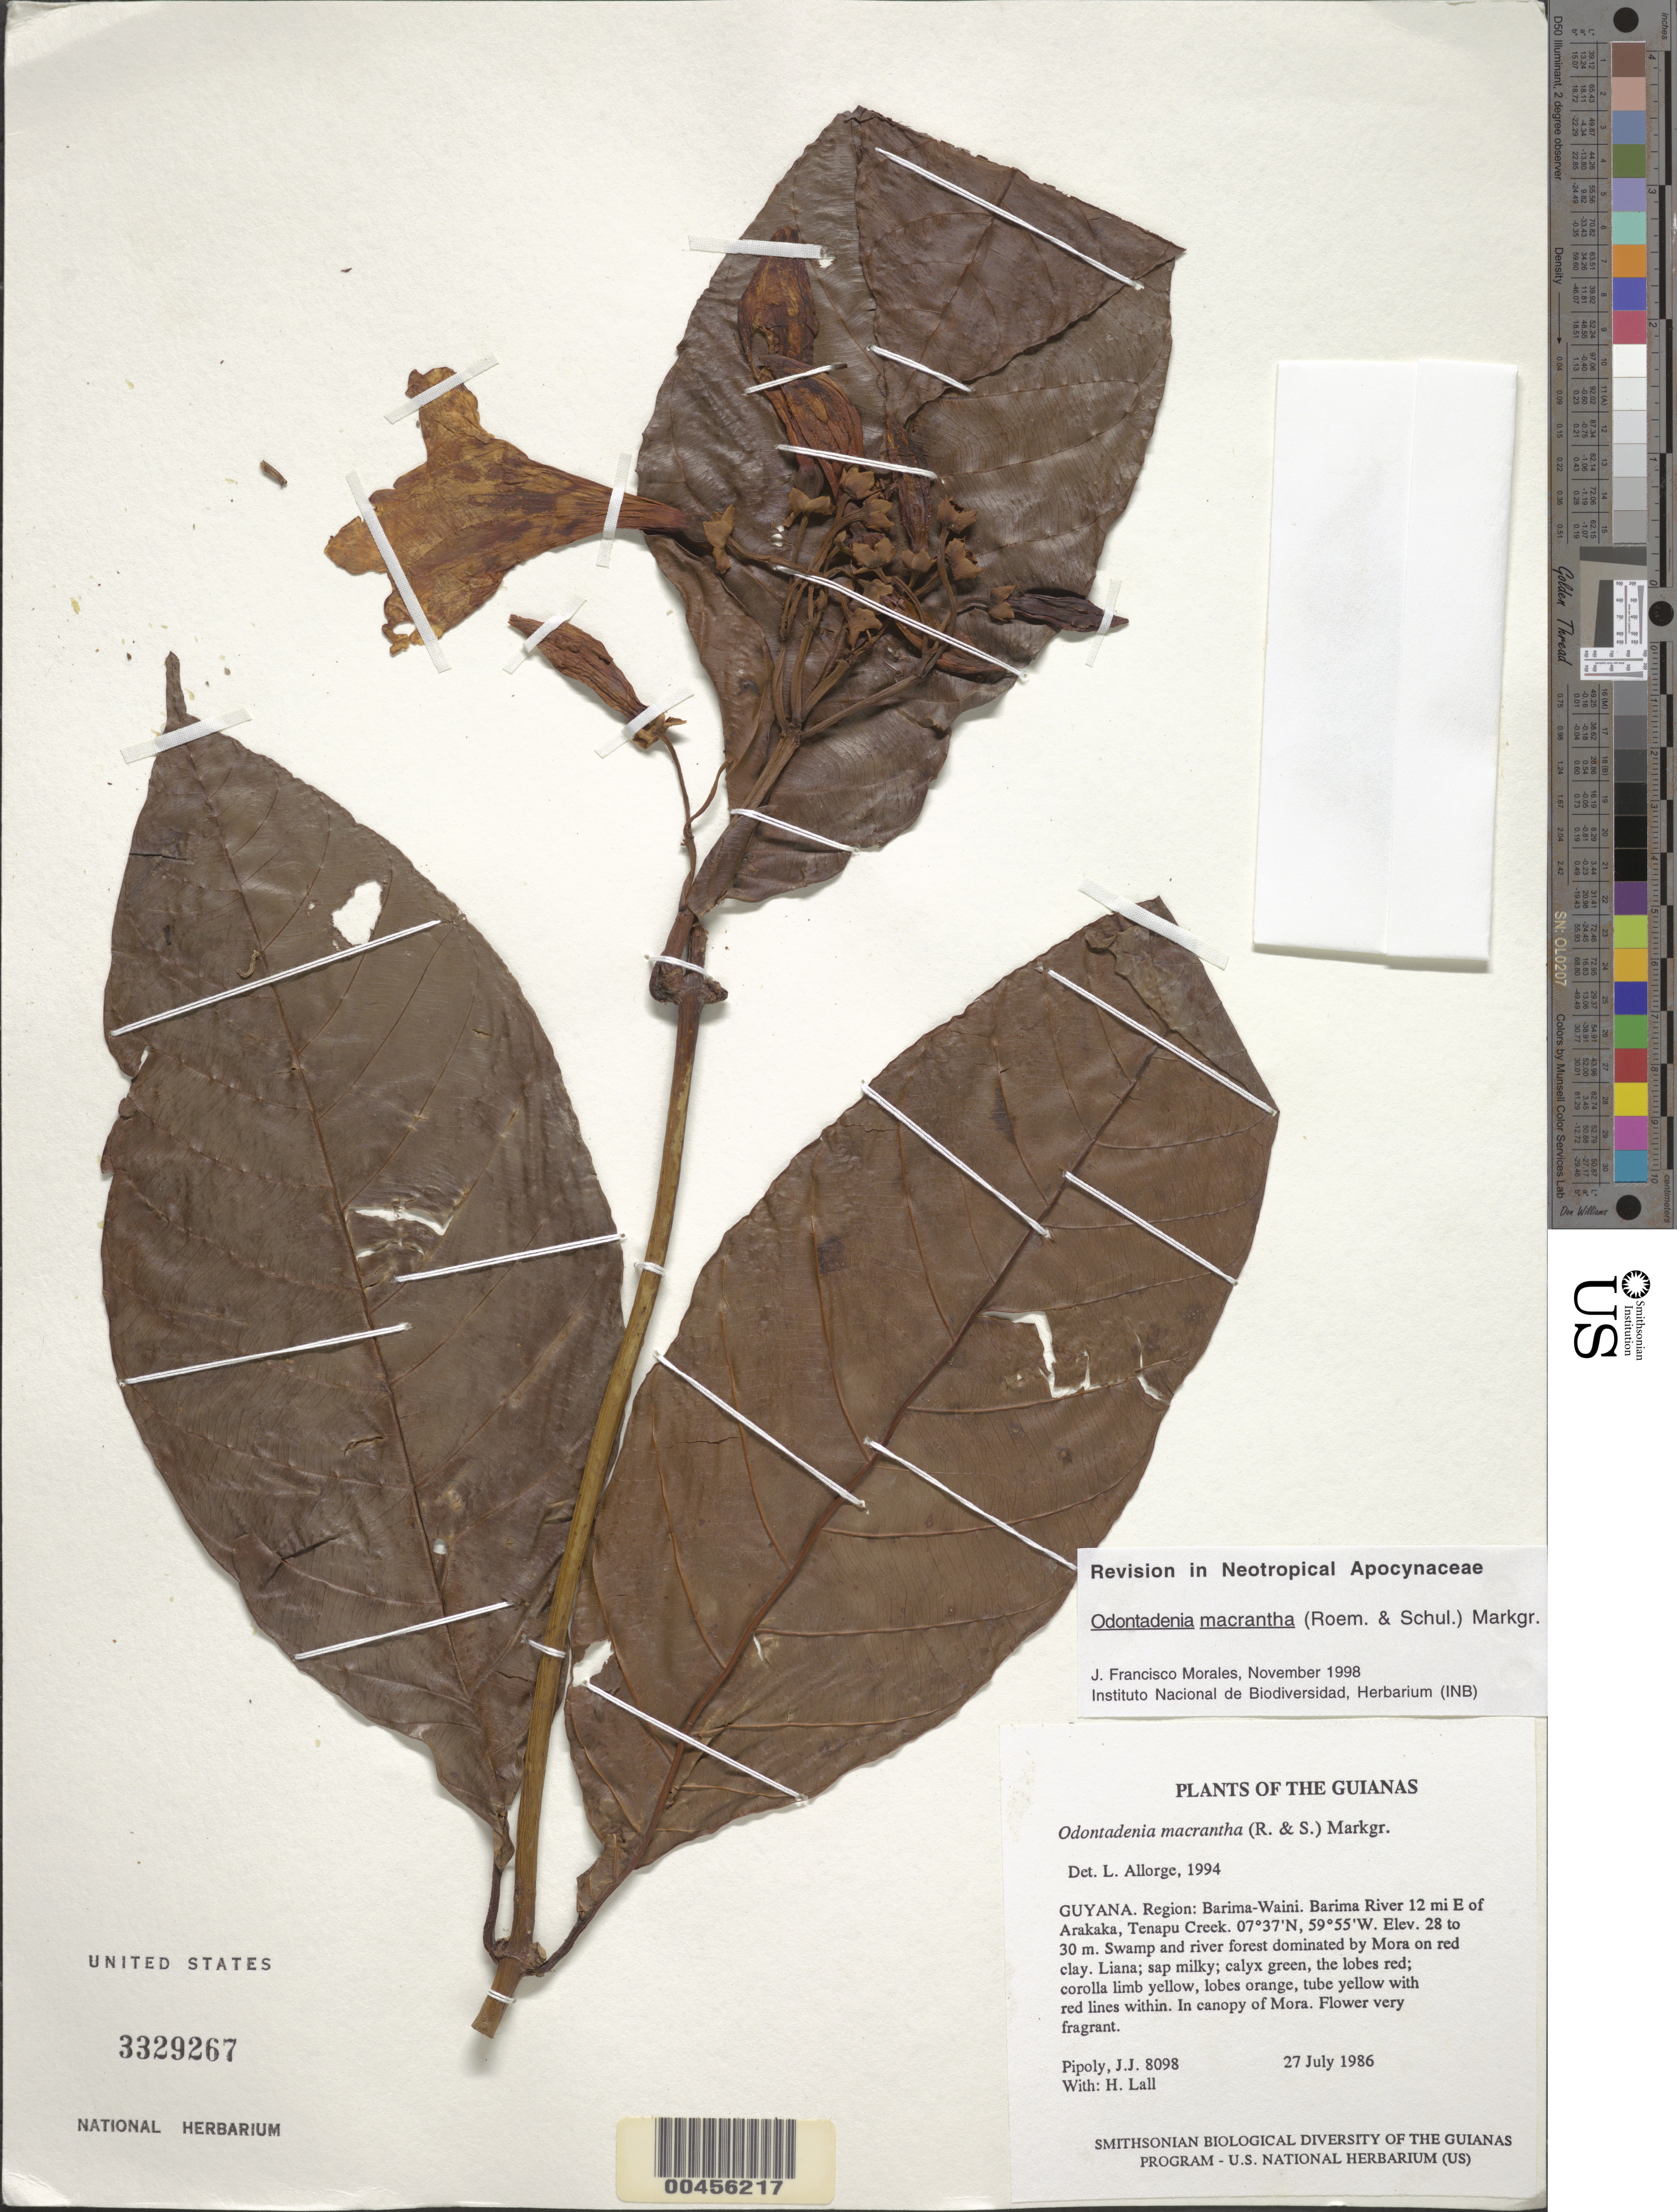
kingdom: Plantae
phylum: Tracheophyta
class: Magnoliopsida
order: Gentianales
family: Apocynaceae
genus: Odontadenia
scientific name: Odontadenia macrantha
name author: (Roem. & Schult.) Markgr.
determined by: Allorge, L.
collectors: J. J. Pipoly & H. Lall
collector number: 8098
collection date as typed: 27 July 1986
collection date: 1986-07-27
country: Guyana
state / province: Barima-Waini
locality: Barima River 12 mi E of Arakaka, Tenapu Creek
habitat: Swamp and river forest dominated by Mora on red clay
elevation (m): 28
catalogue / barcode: US 3329267